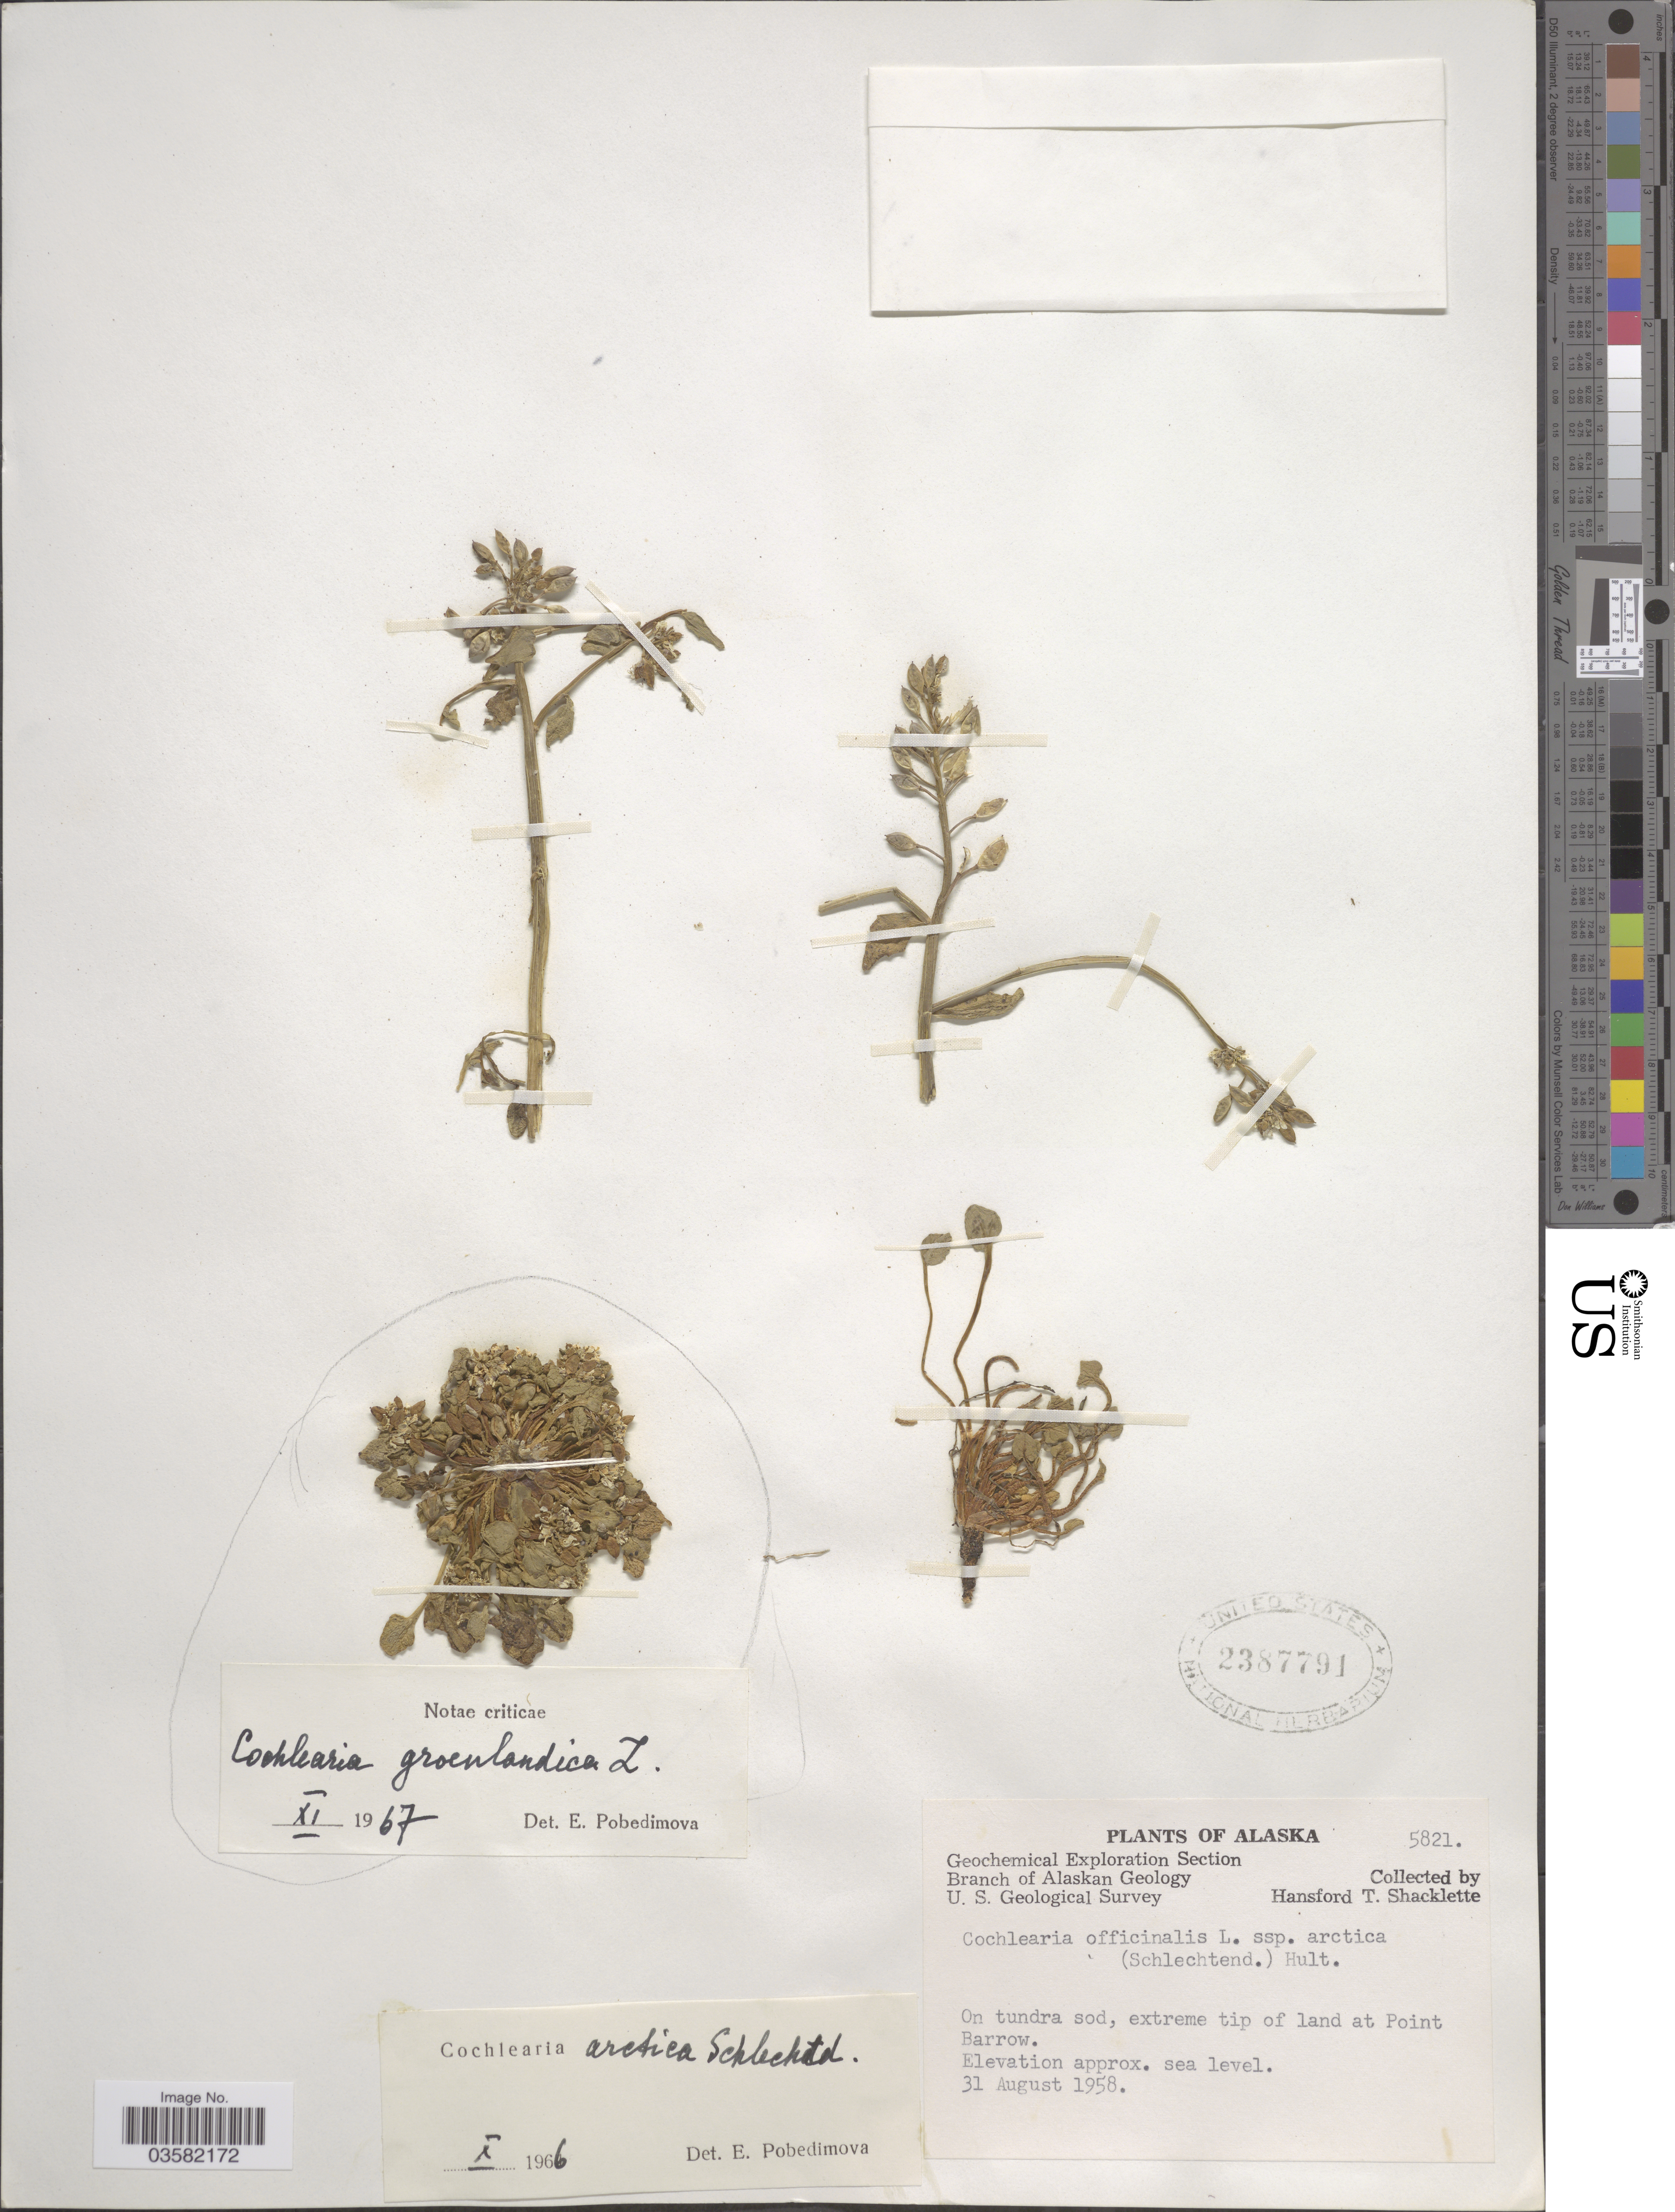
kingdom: Plantae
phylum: Tracheophyta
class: Magnoliopsida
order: Brassicales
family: Brassicaceae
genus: Cochlearia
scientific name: Cochlearia arctica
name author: Schltdl. ex DC.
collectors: H. Shacklette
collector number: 5821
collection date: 1958-08-31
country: United States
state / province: Alaska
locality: On tundra sod, extreme top of land at Point Barrow.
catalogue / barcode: US 2387791